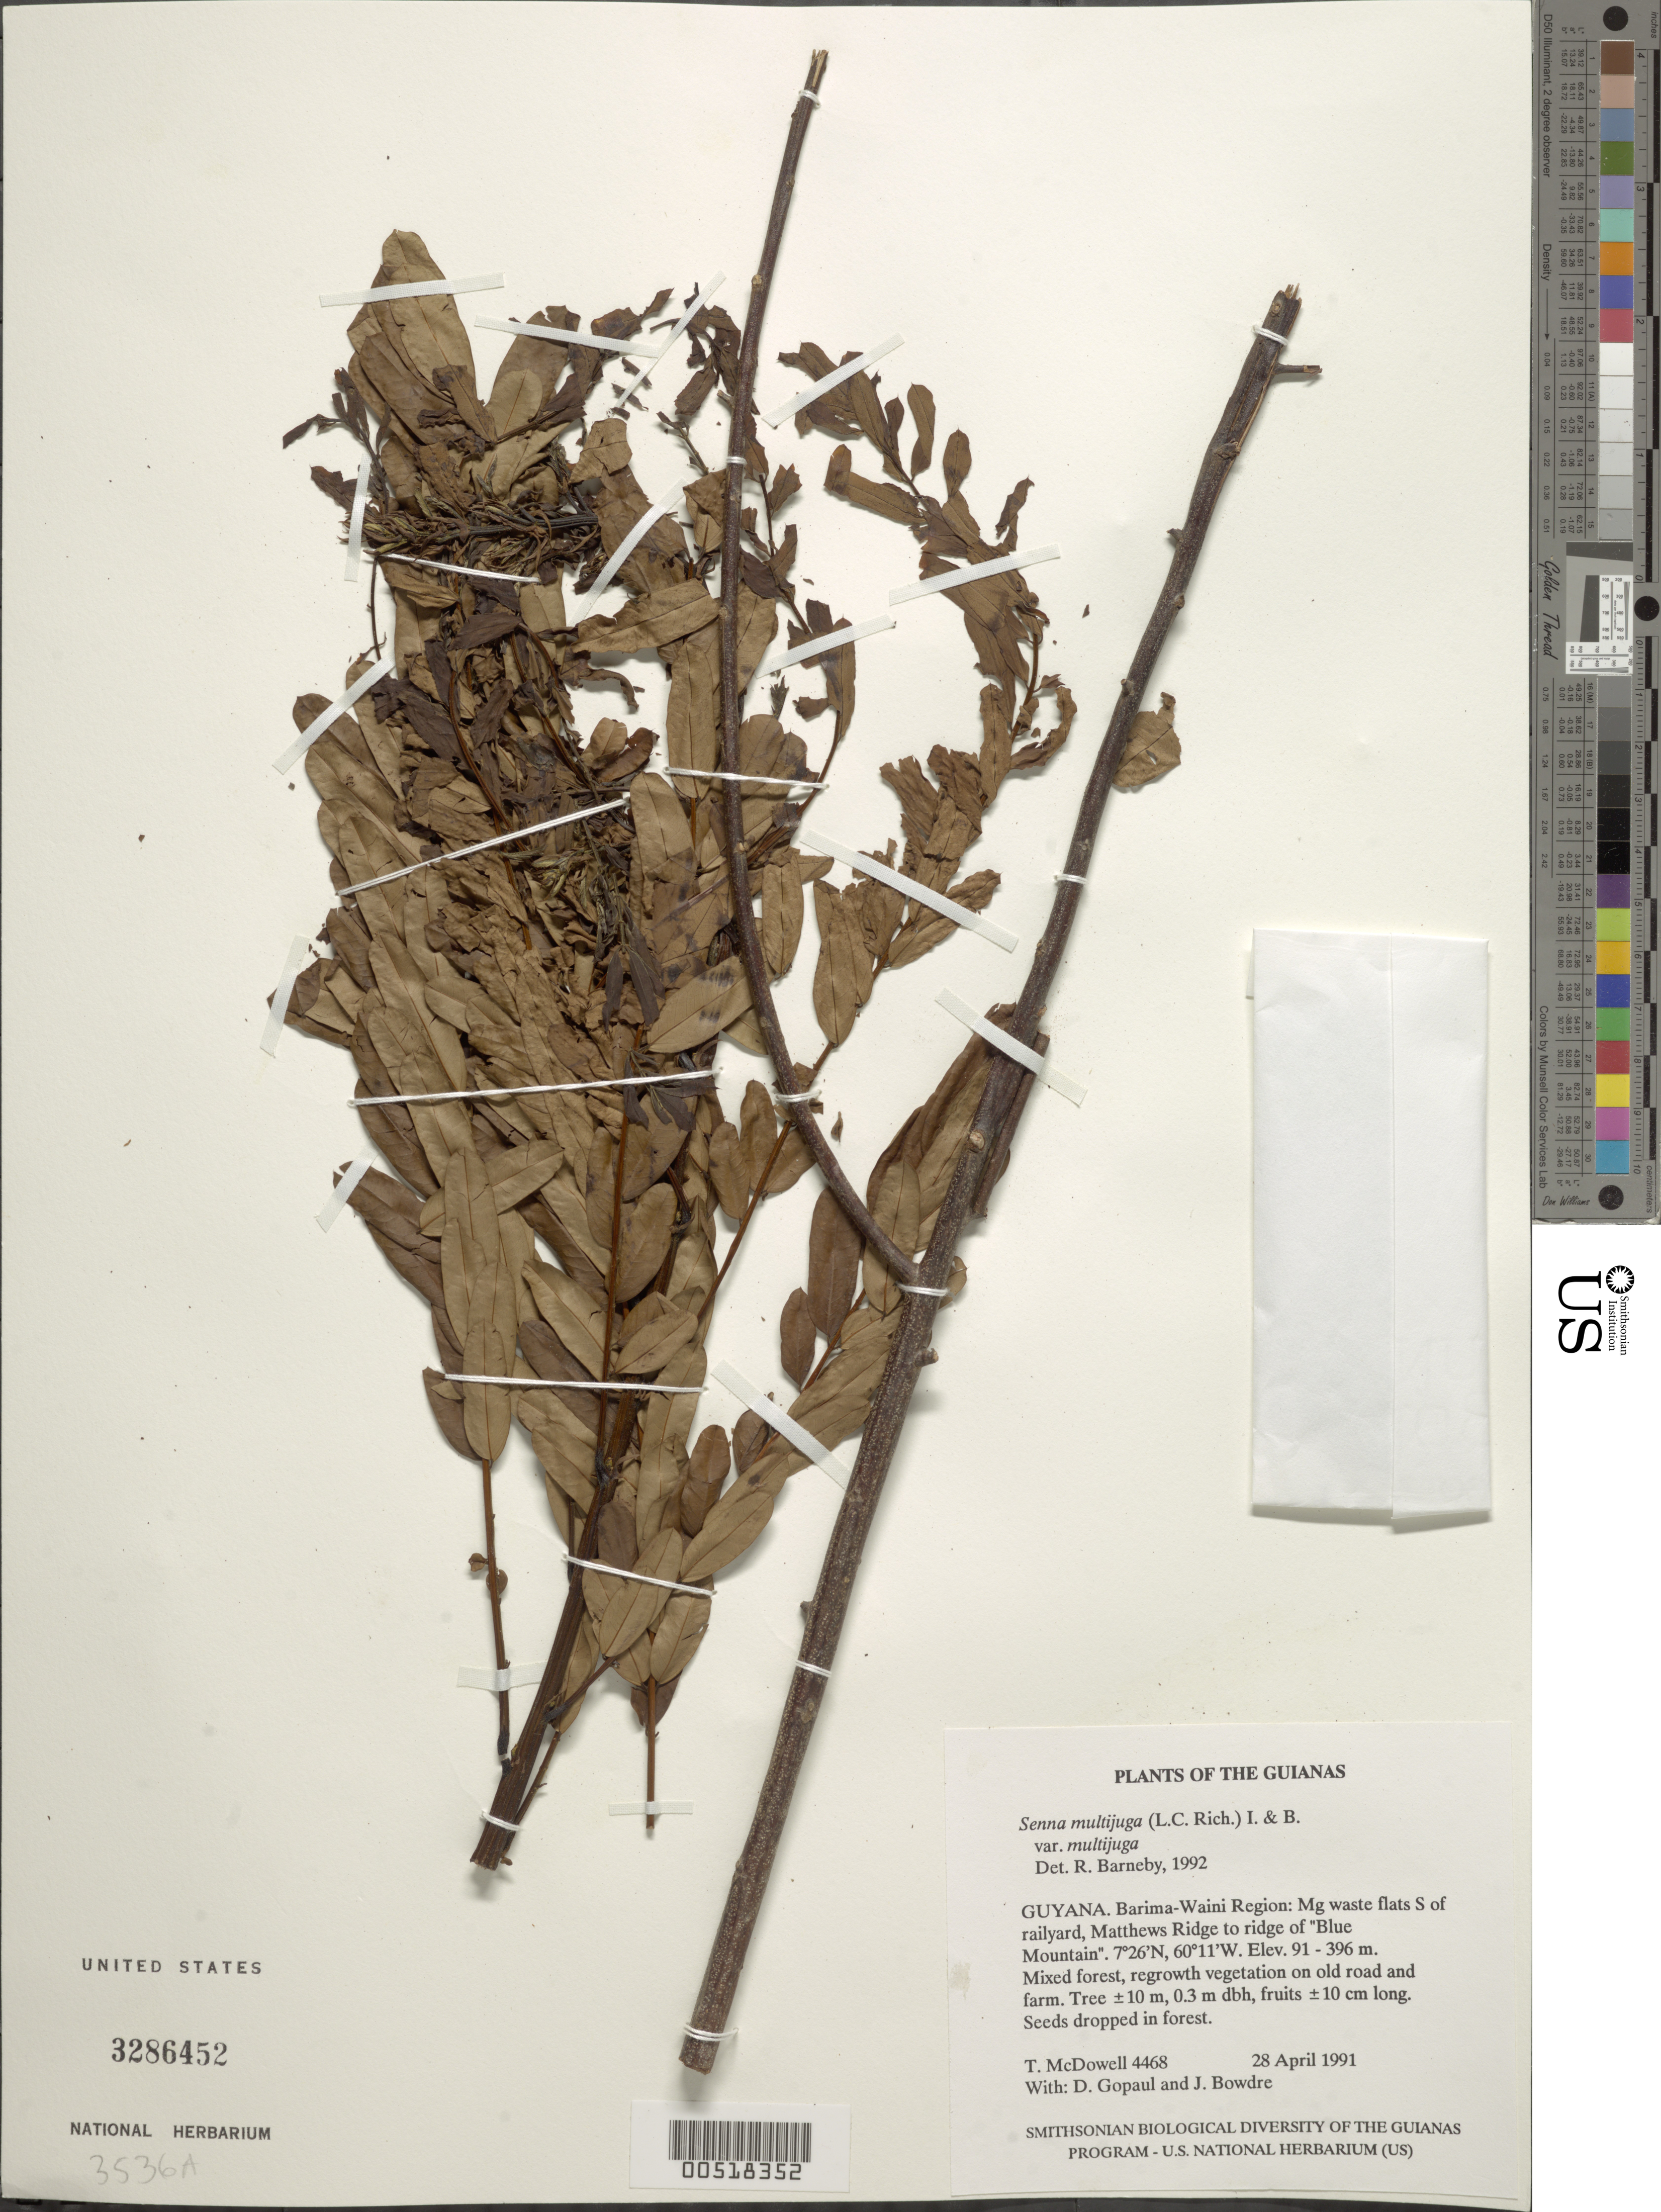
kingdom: Plantae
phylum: Tracheophyta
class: Magnoliopsida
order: Fabales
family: Fabaceae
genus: Senna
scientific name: Senna multijuga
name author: (Rich.) H.S. Irwin & Barneby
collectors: T. McDowell, D. Gopaul & J. Bowdre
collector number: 4468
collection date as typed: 28 April 1991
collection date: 1991-04-28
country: Guyana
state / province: Barima-Waini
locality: Mg waste flats S of railyard, Matthews Ridge to ridge of "Blue Mountain"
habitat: Mixed forest, regrowth vegetation on old road and farm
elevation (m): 91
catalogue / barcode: US 3286452